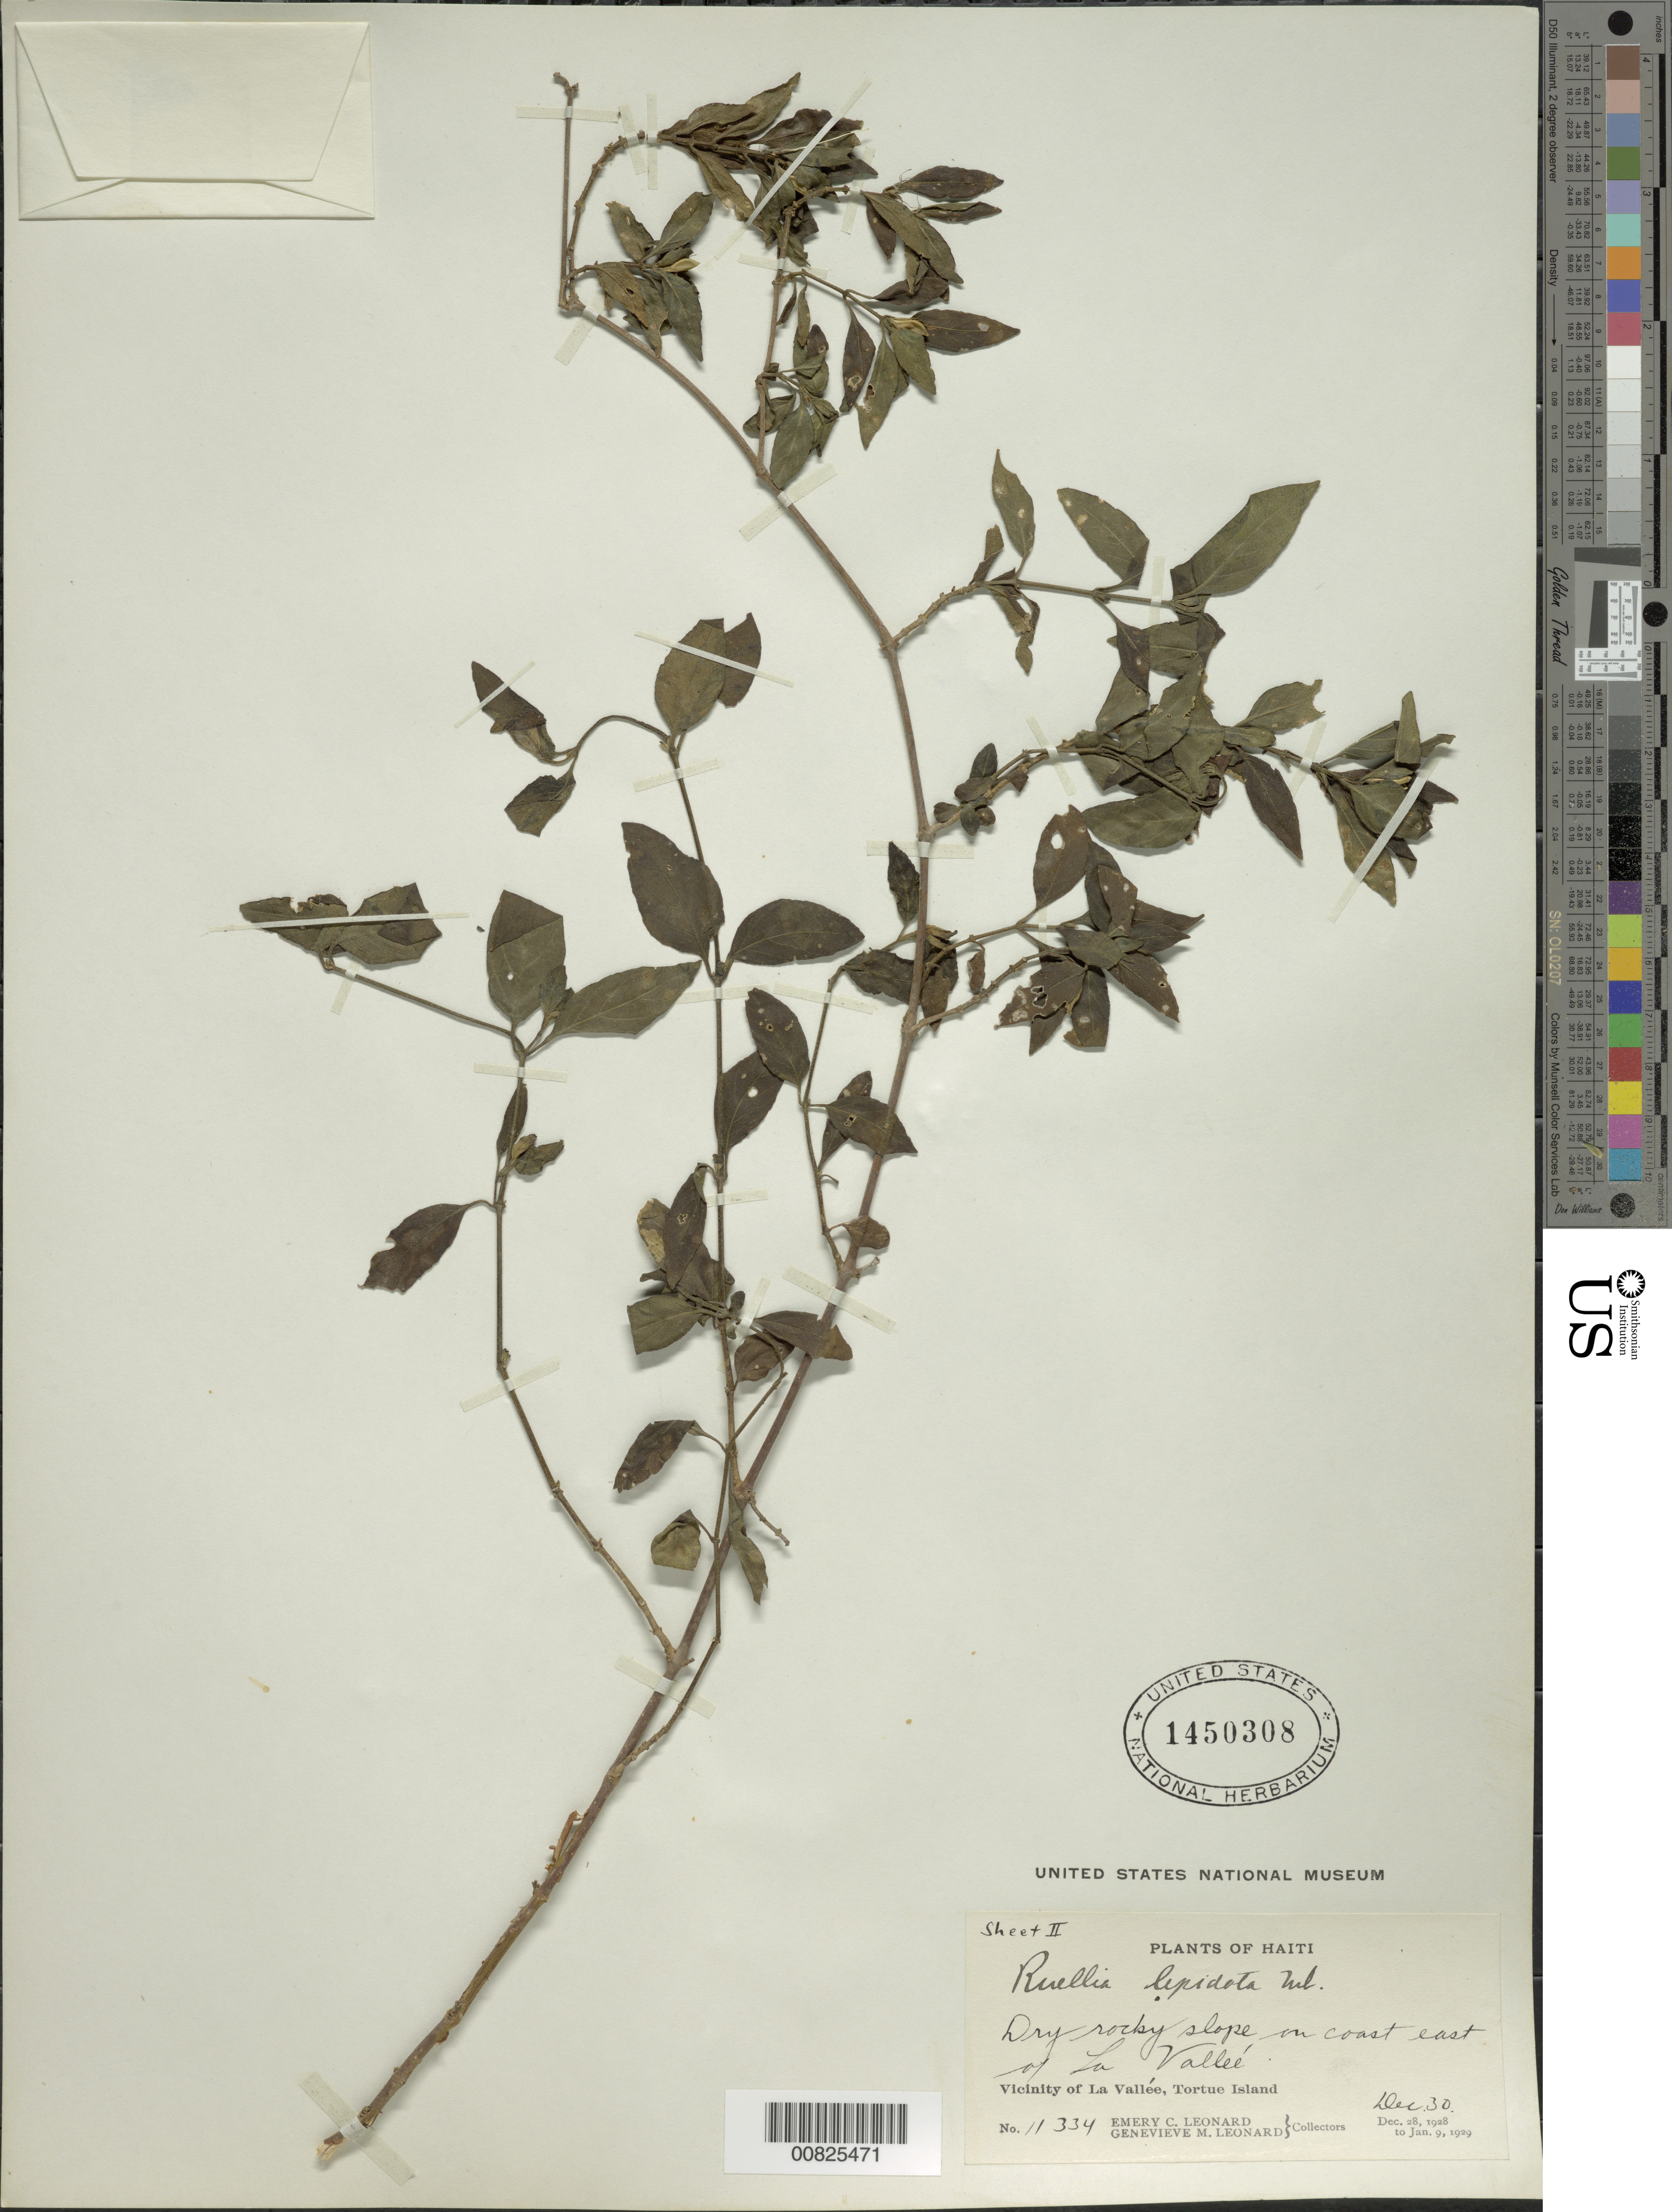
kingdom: Plantae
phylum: Tracheophyta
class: Magnoliopsida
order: Lamiales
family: Acanthaceae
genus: Ruellia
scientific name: Ruellia lepidota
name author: Urb.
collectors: E. C. Leonard & G. M. Leonard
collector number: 1134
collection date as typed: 30 Dec 1928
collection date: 1928-12-30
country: Haiti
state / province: Nord-Ouest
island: Île de la Tortue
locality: Vicinity of La Vallée, E of city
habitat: Dry rocky slope on coast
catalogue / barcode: US 1450308